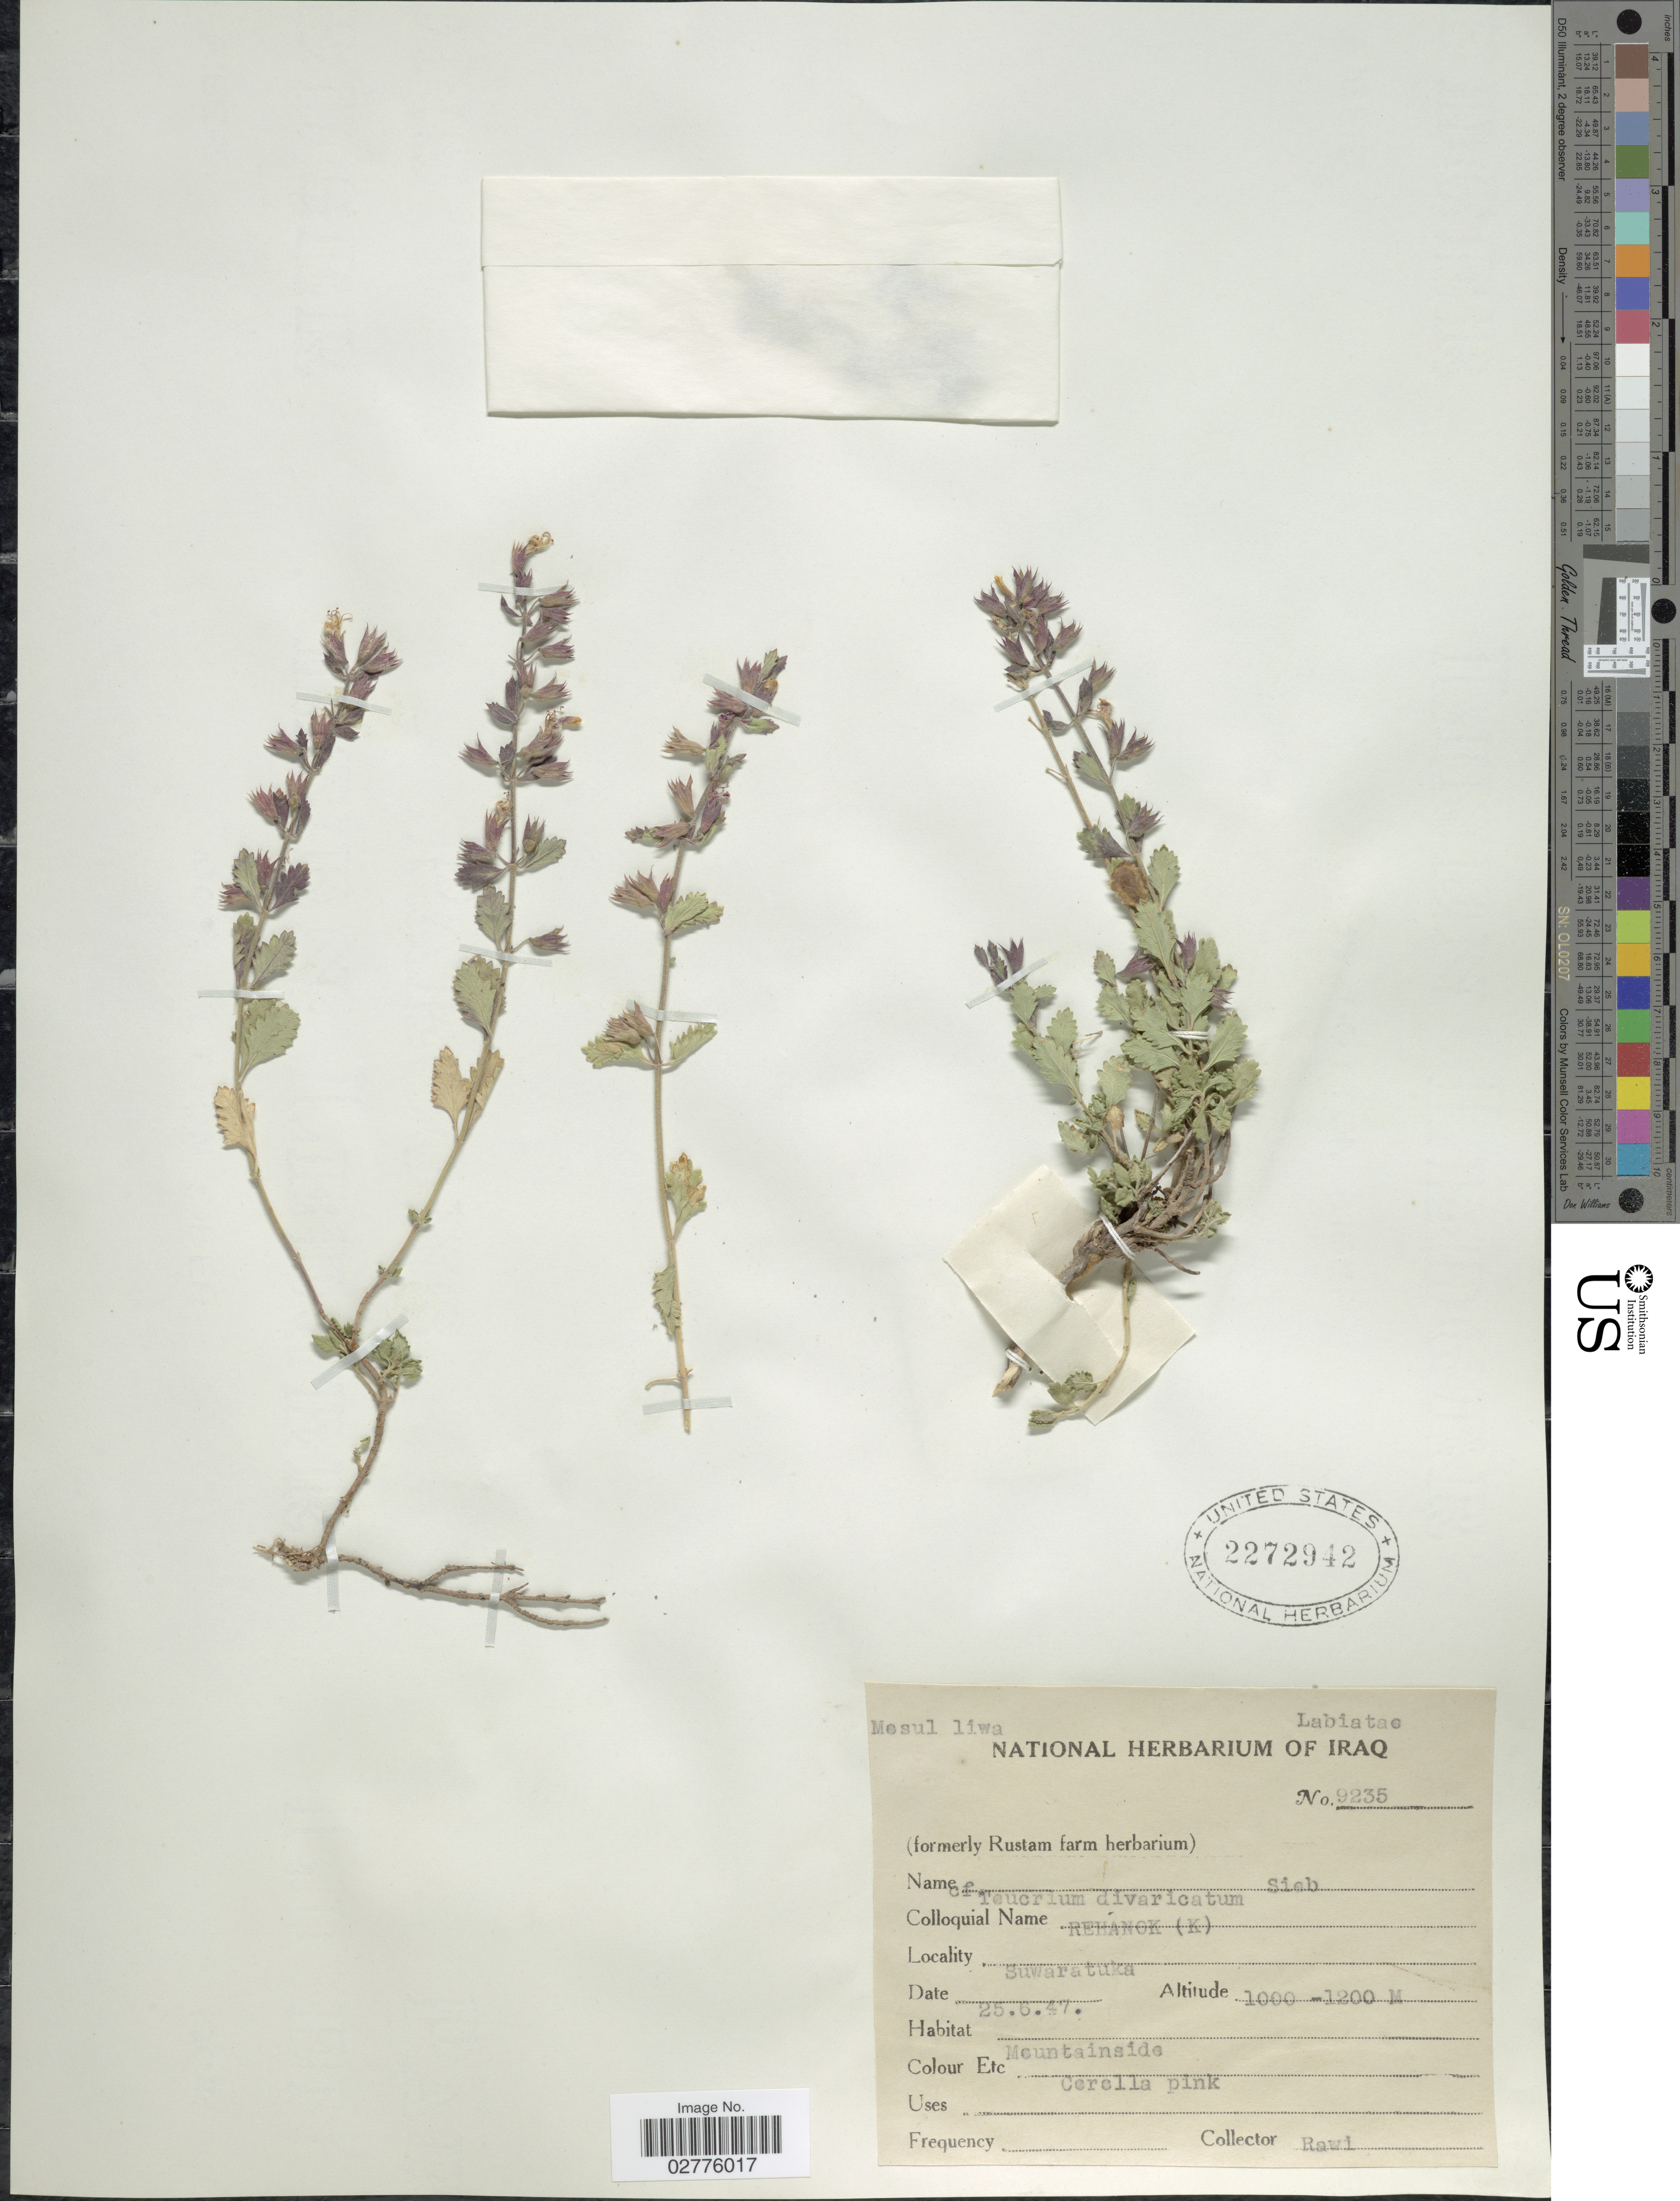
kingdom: Plantae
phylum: Tracheophyta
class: Magnoliopsida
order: Lamiales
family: Lamiaceae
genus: Teucrium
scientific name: Teucrium divaricatum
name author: Sieber ex Heldr.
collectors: -. Rawi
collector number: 9235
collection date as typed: Transcribed d/m/y: 25/6/47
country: Iraq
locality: Mosul liwa. Suwaratuka.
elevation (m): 1000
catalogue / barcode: US 2272942